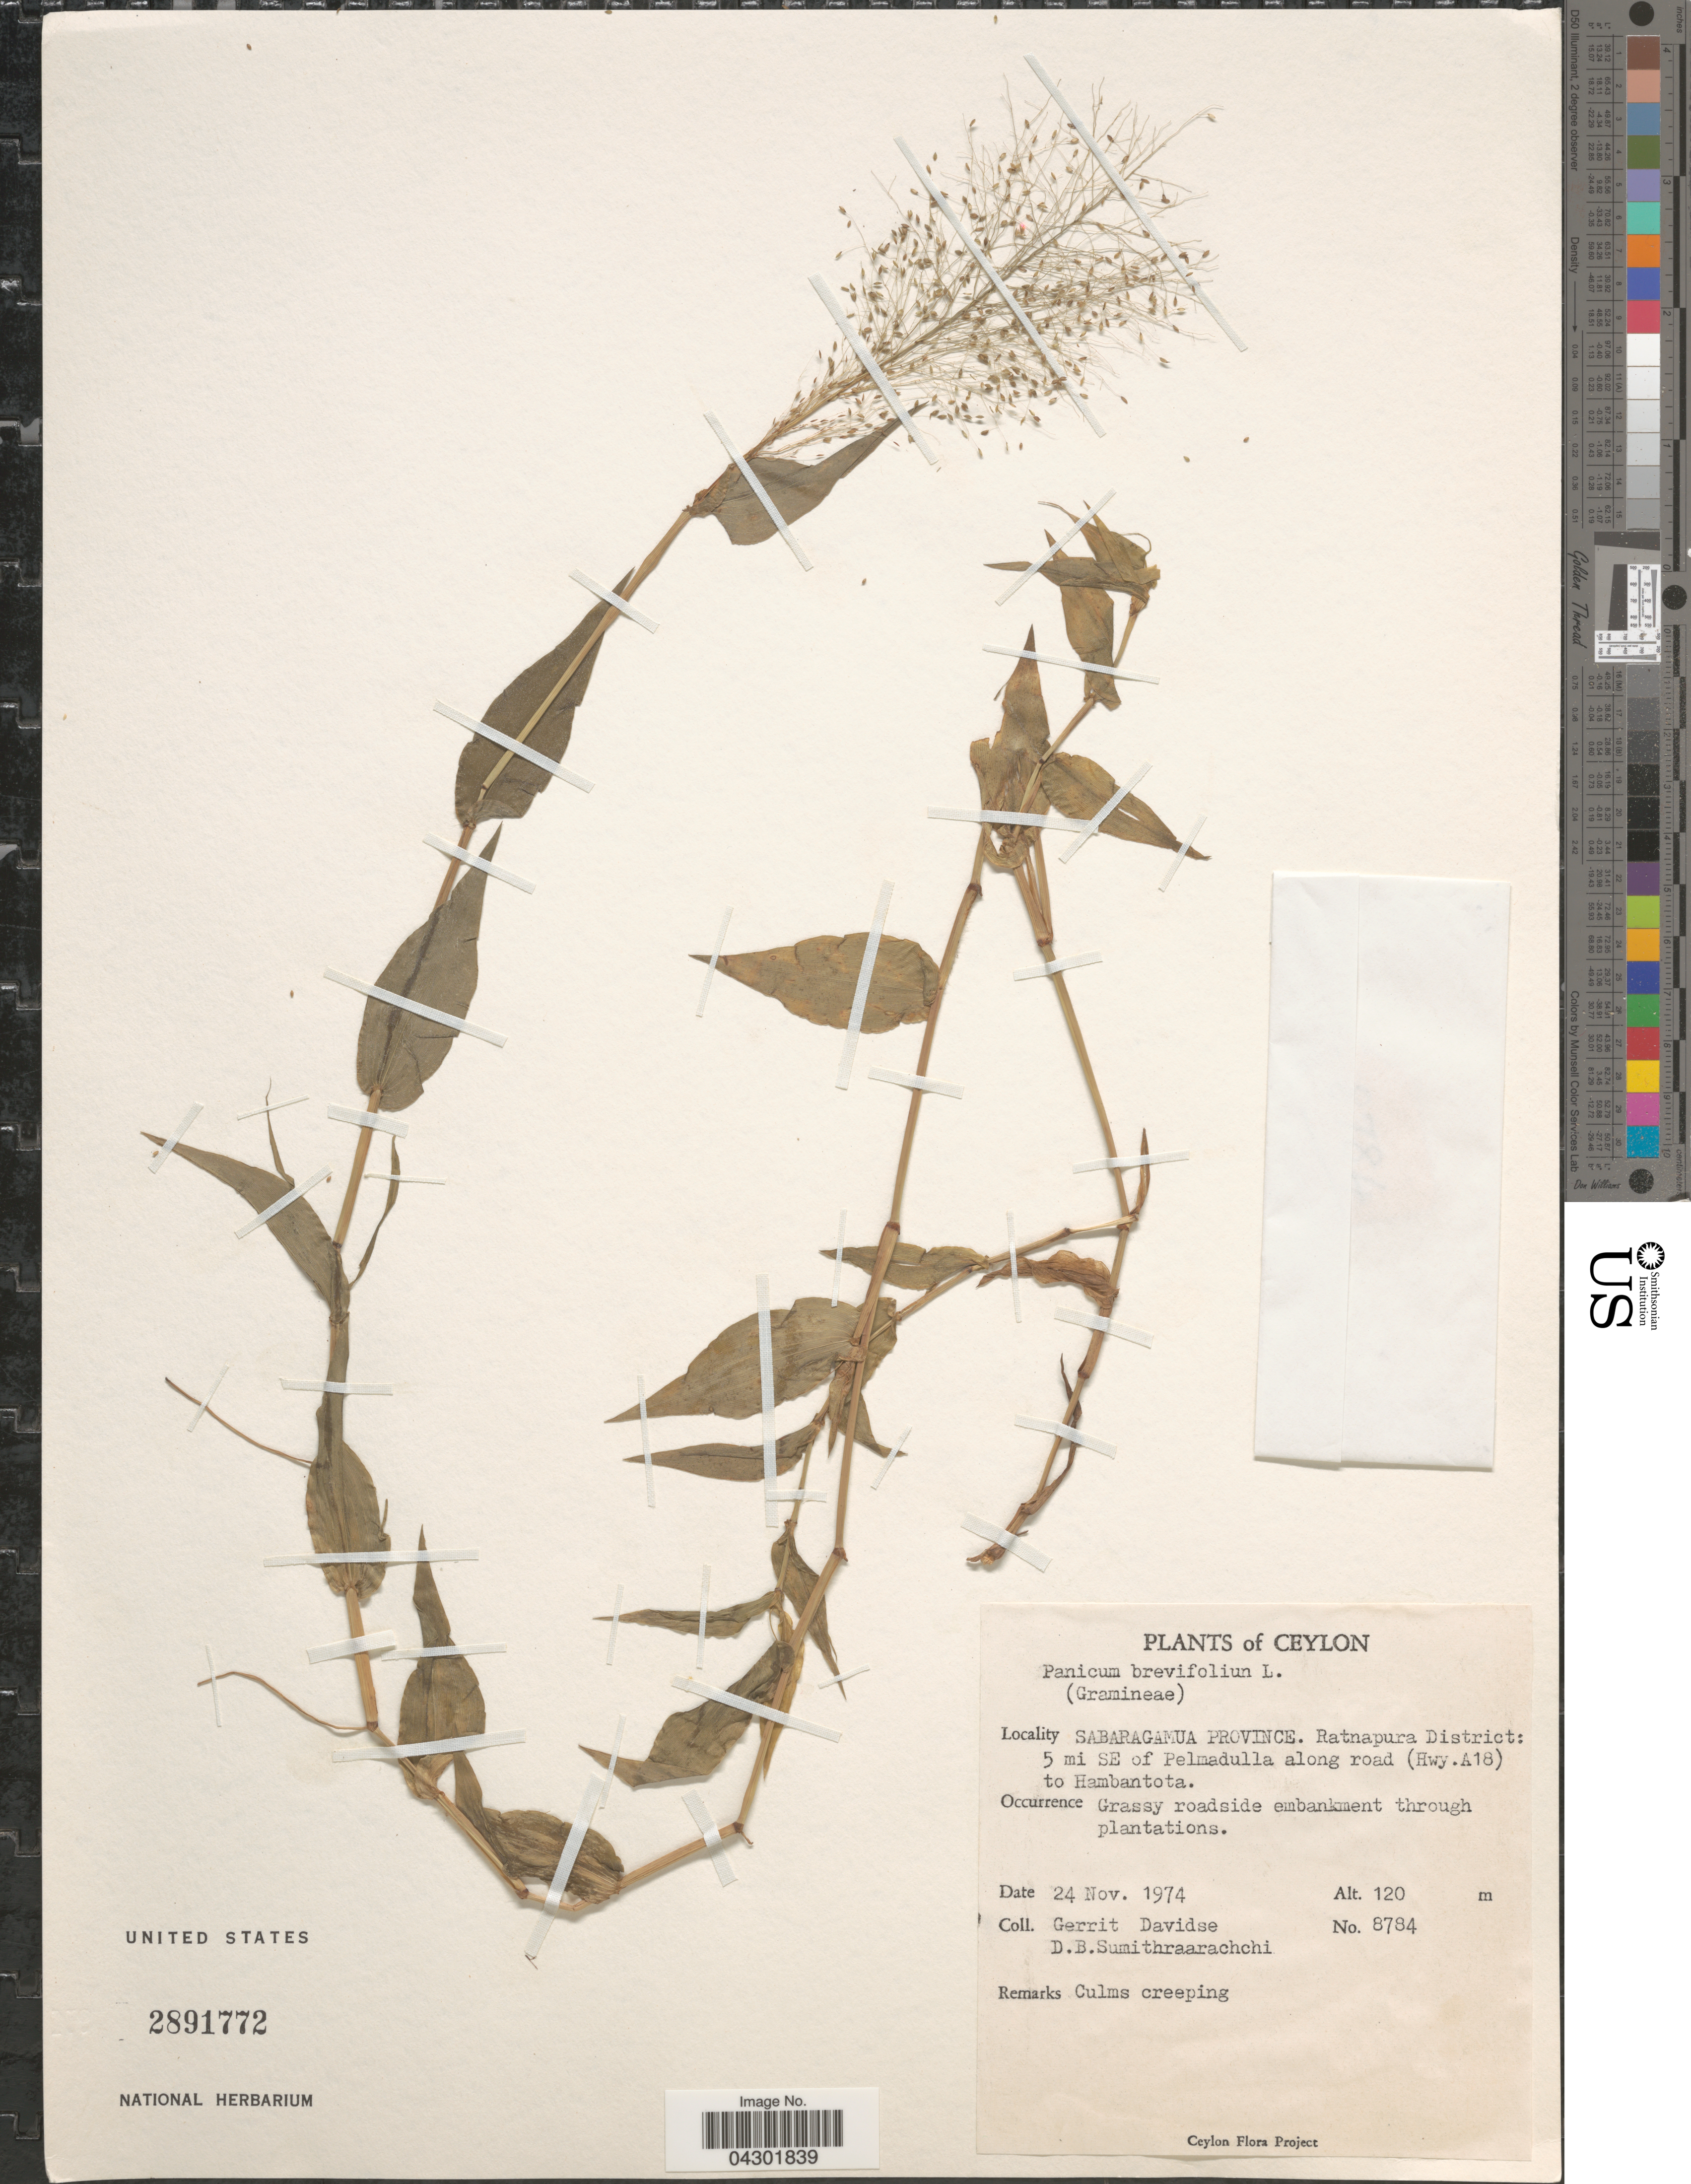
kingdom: Plantae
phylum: Tracheophyta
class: Liliopsida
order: Poales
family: Poaceae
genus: Panicum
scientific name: Panicum brevifolium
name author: L.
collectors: G. Davidse & D. Sumithraarachchi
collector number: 8784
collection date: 1974-11-24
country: Sri Lanka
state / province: Sabaragamuwa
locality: Ceylon. Sabaragamua Province. Ratnapura District: 5 mi SE of Pelmadulla along road (Hwy.A18) to Hambantota. Grassy roadside embankment through plantations.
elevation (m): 120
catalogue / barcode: US 2891772